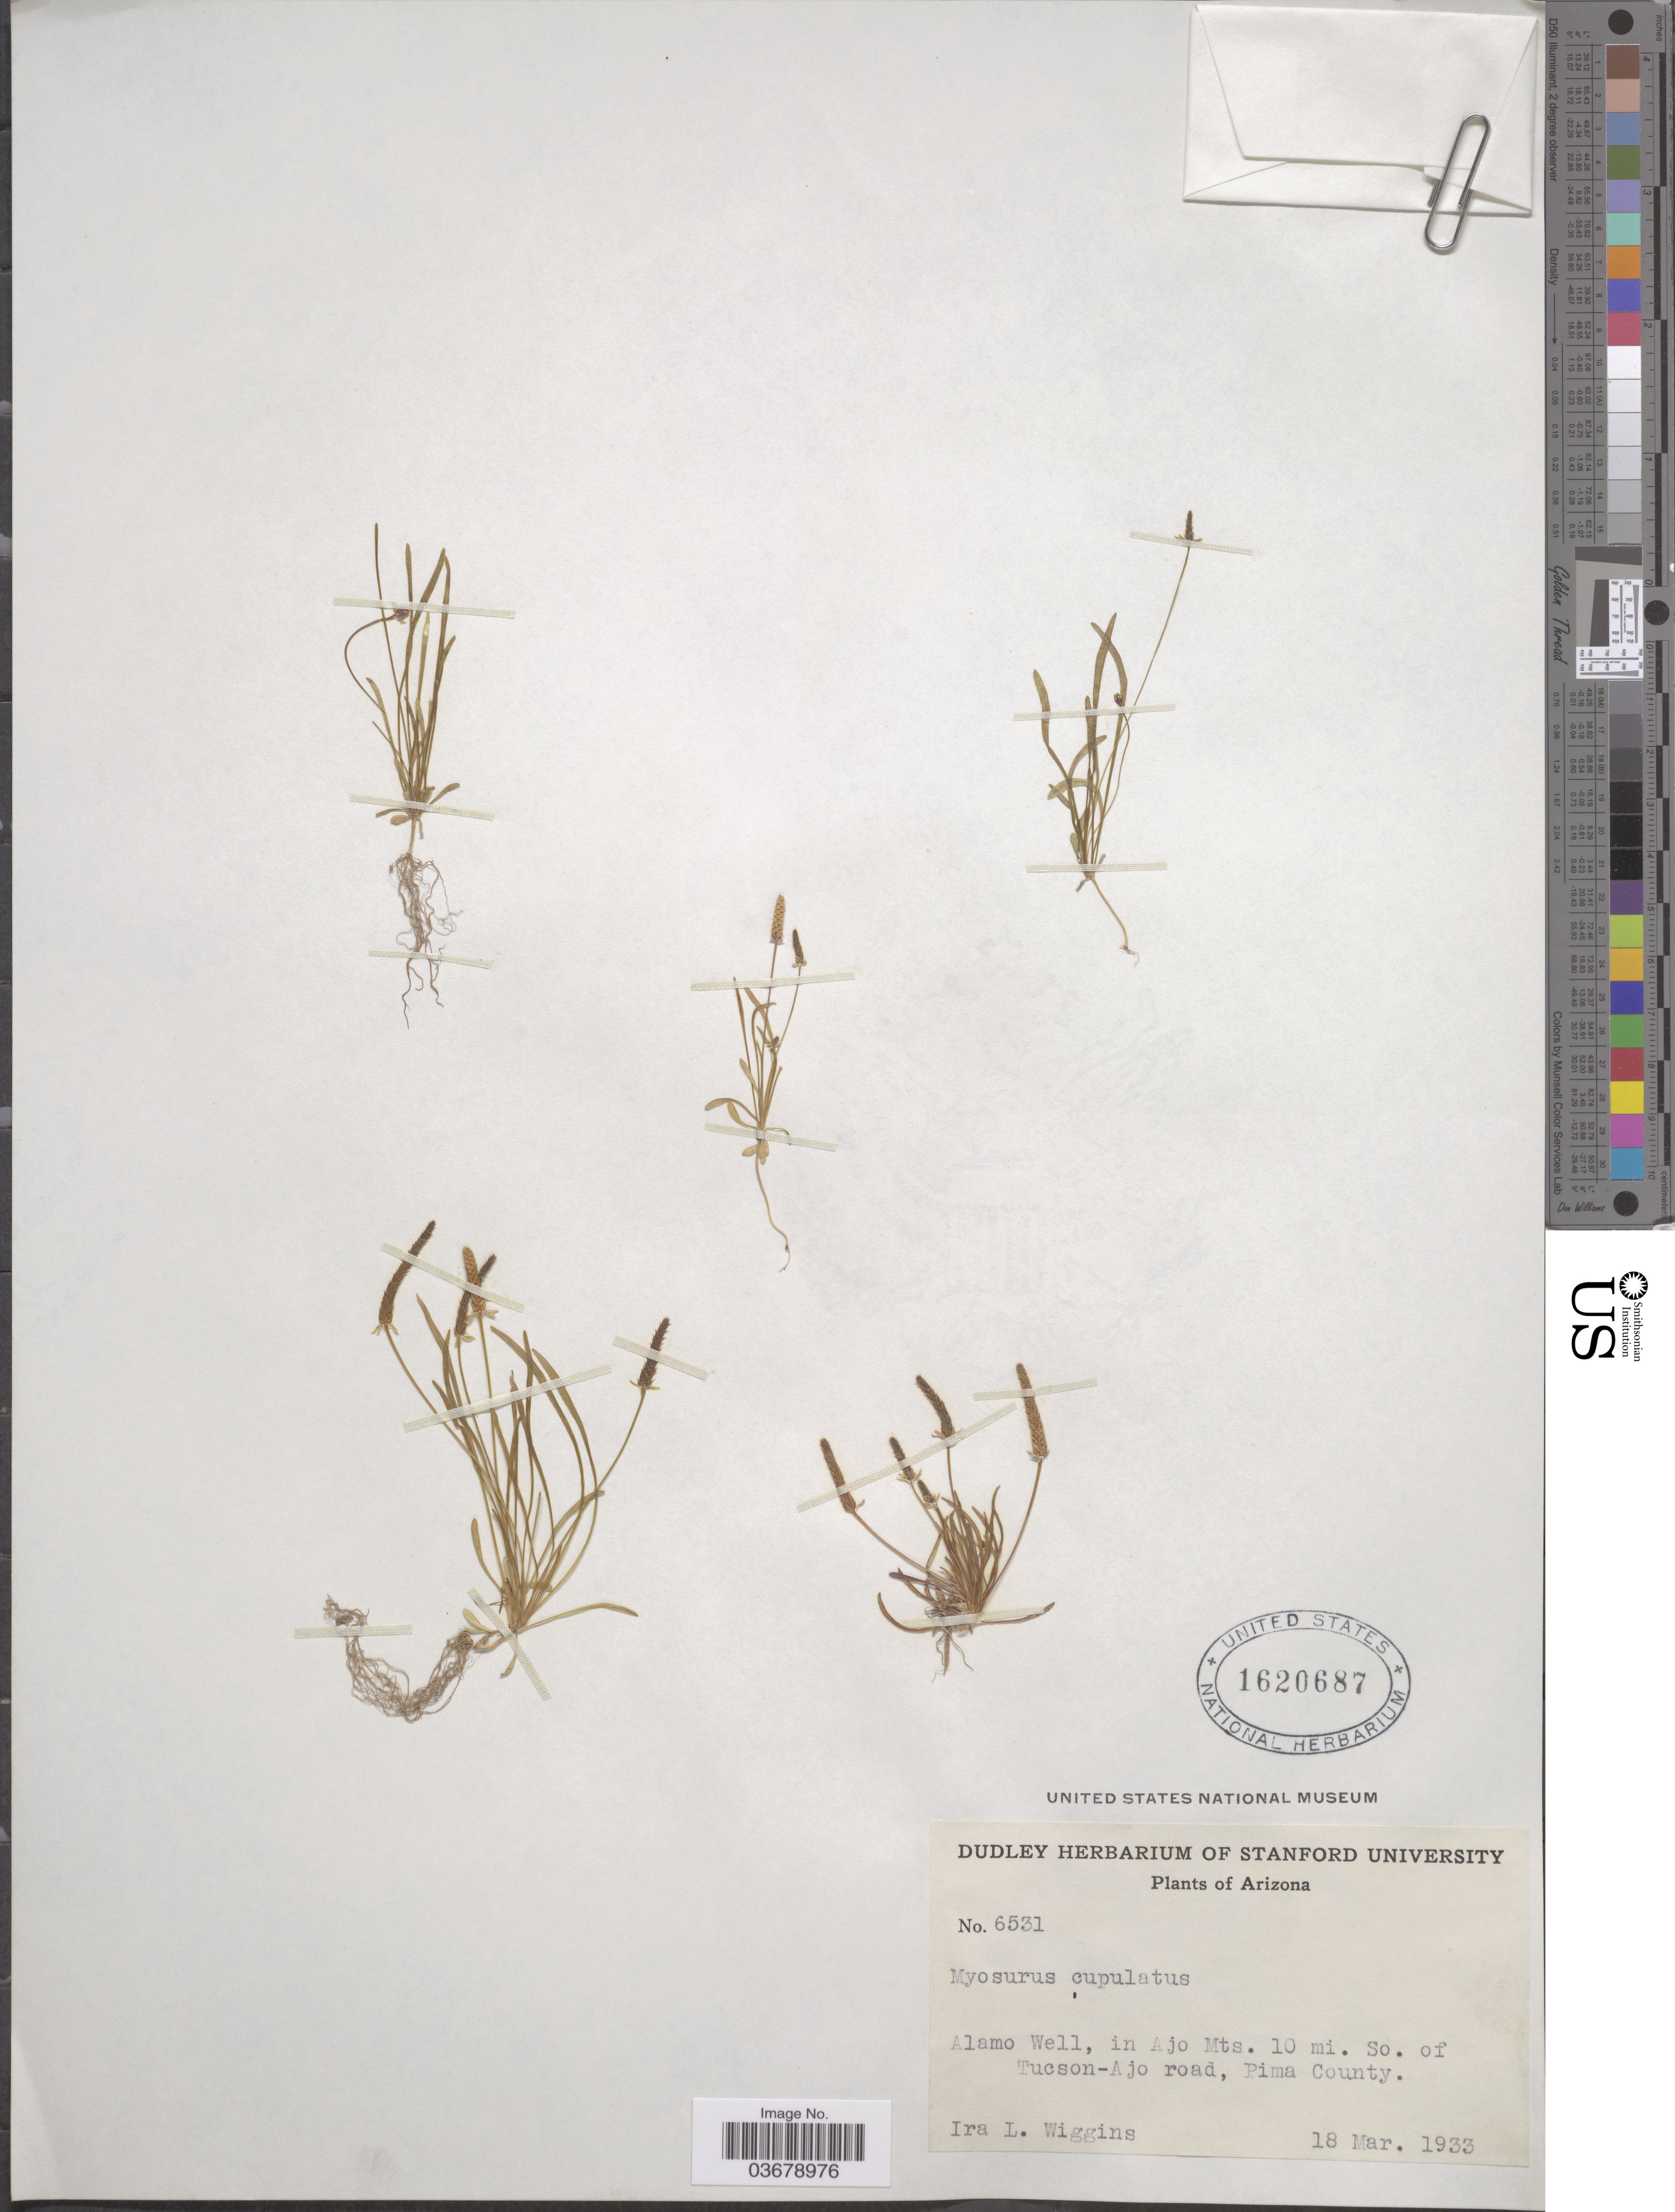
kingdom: Plantae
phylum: Tracheophyta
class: Magnoliopsida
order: Ranunculales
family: Ranunculaceae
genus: Myosurus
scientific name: Myosurus cupulatus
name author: S. Watson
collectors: I. L. Wiggins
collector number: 6531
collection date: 1933-03-18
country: United States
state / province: Arizona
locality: Alamo Well, in Ajo Mts. 10 mi. So. of Tucson-Ajo road, Pima County.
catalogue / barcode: US 1620687